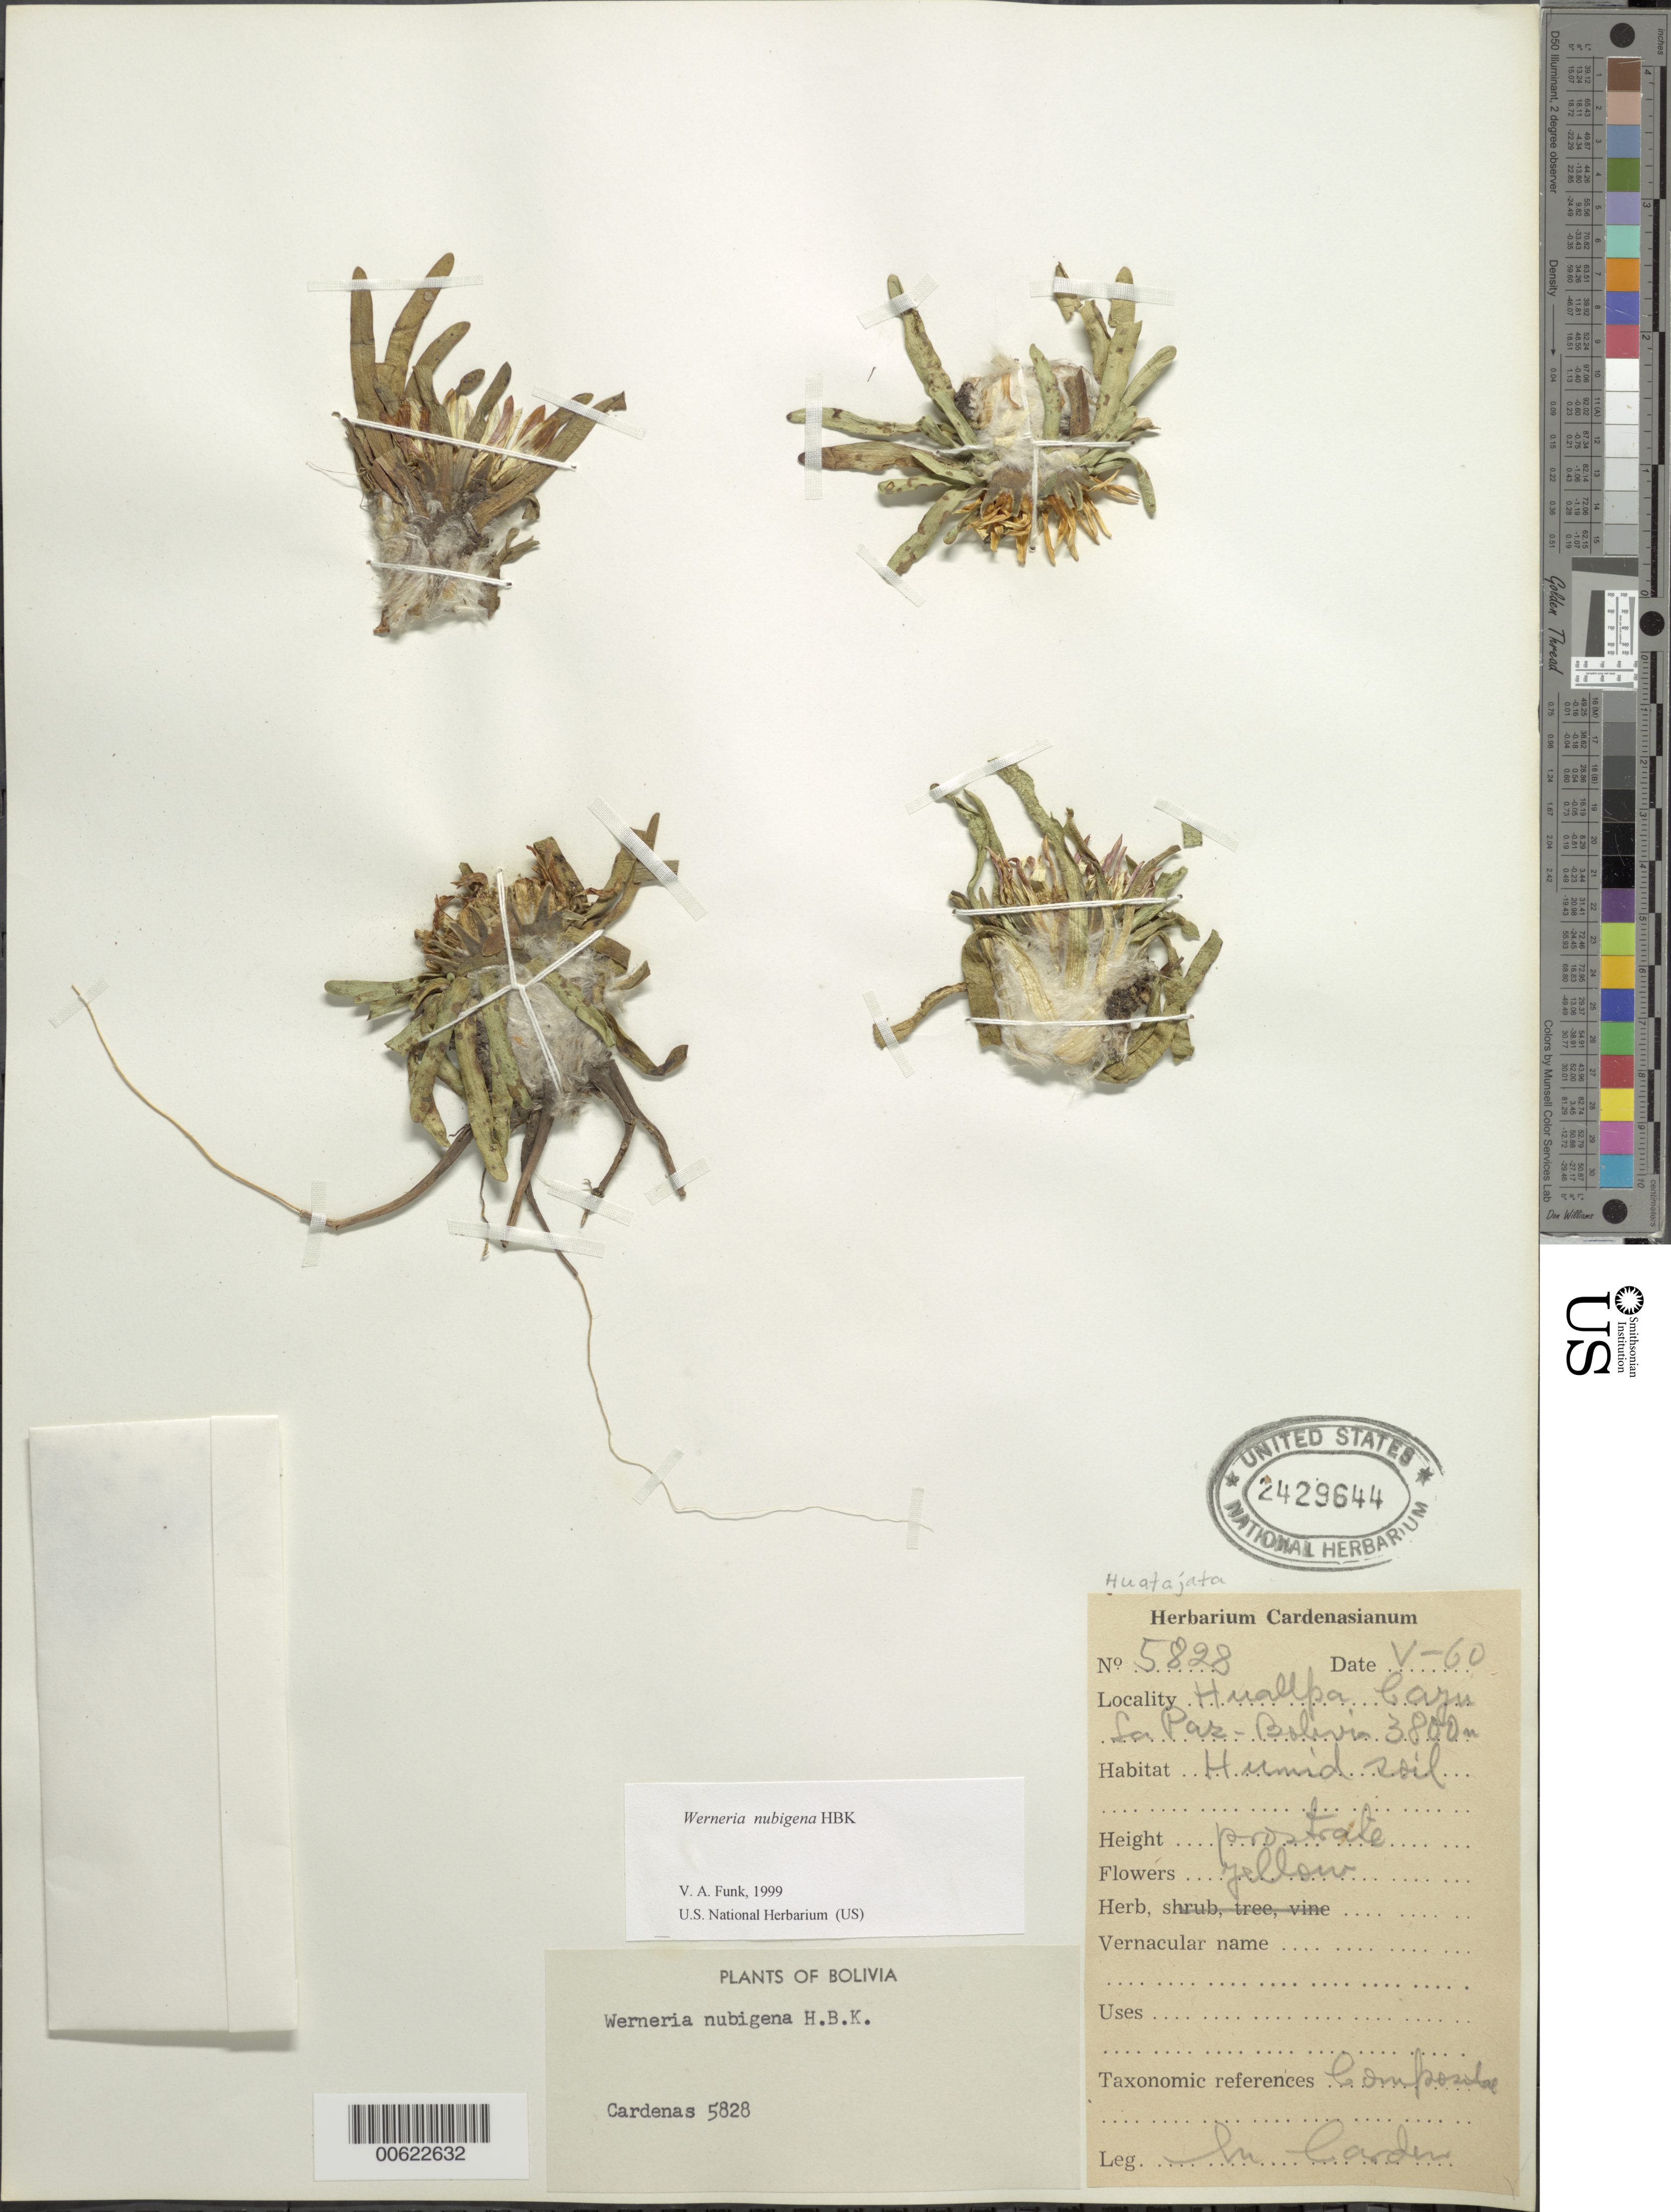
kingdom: Plantae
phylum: Tracheophyta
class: Magnoliopsida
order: Asterales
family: Asteraceae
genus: Werneria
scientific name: Werneria nubigena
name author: Kunth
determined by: Funk, Vicki A., (BOT), Smithsonian Institution - National Museum of Natural History (UNITED STATES)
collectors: M. Cárdenas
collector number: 5828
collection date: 1960-05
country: Bolivia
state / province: La Paz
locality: Huallpa Cayu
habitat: Humid soil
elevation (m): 3800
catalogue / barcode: US 2429644